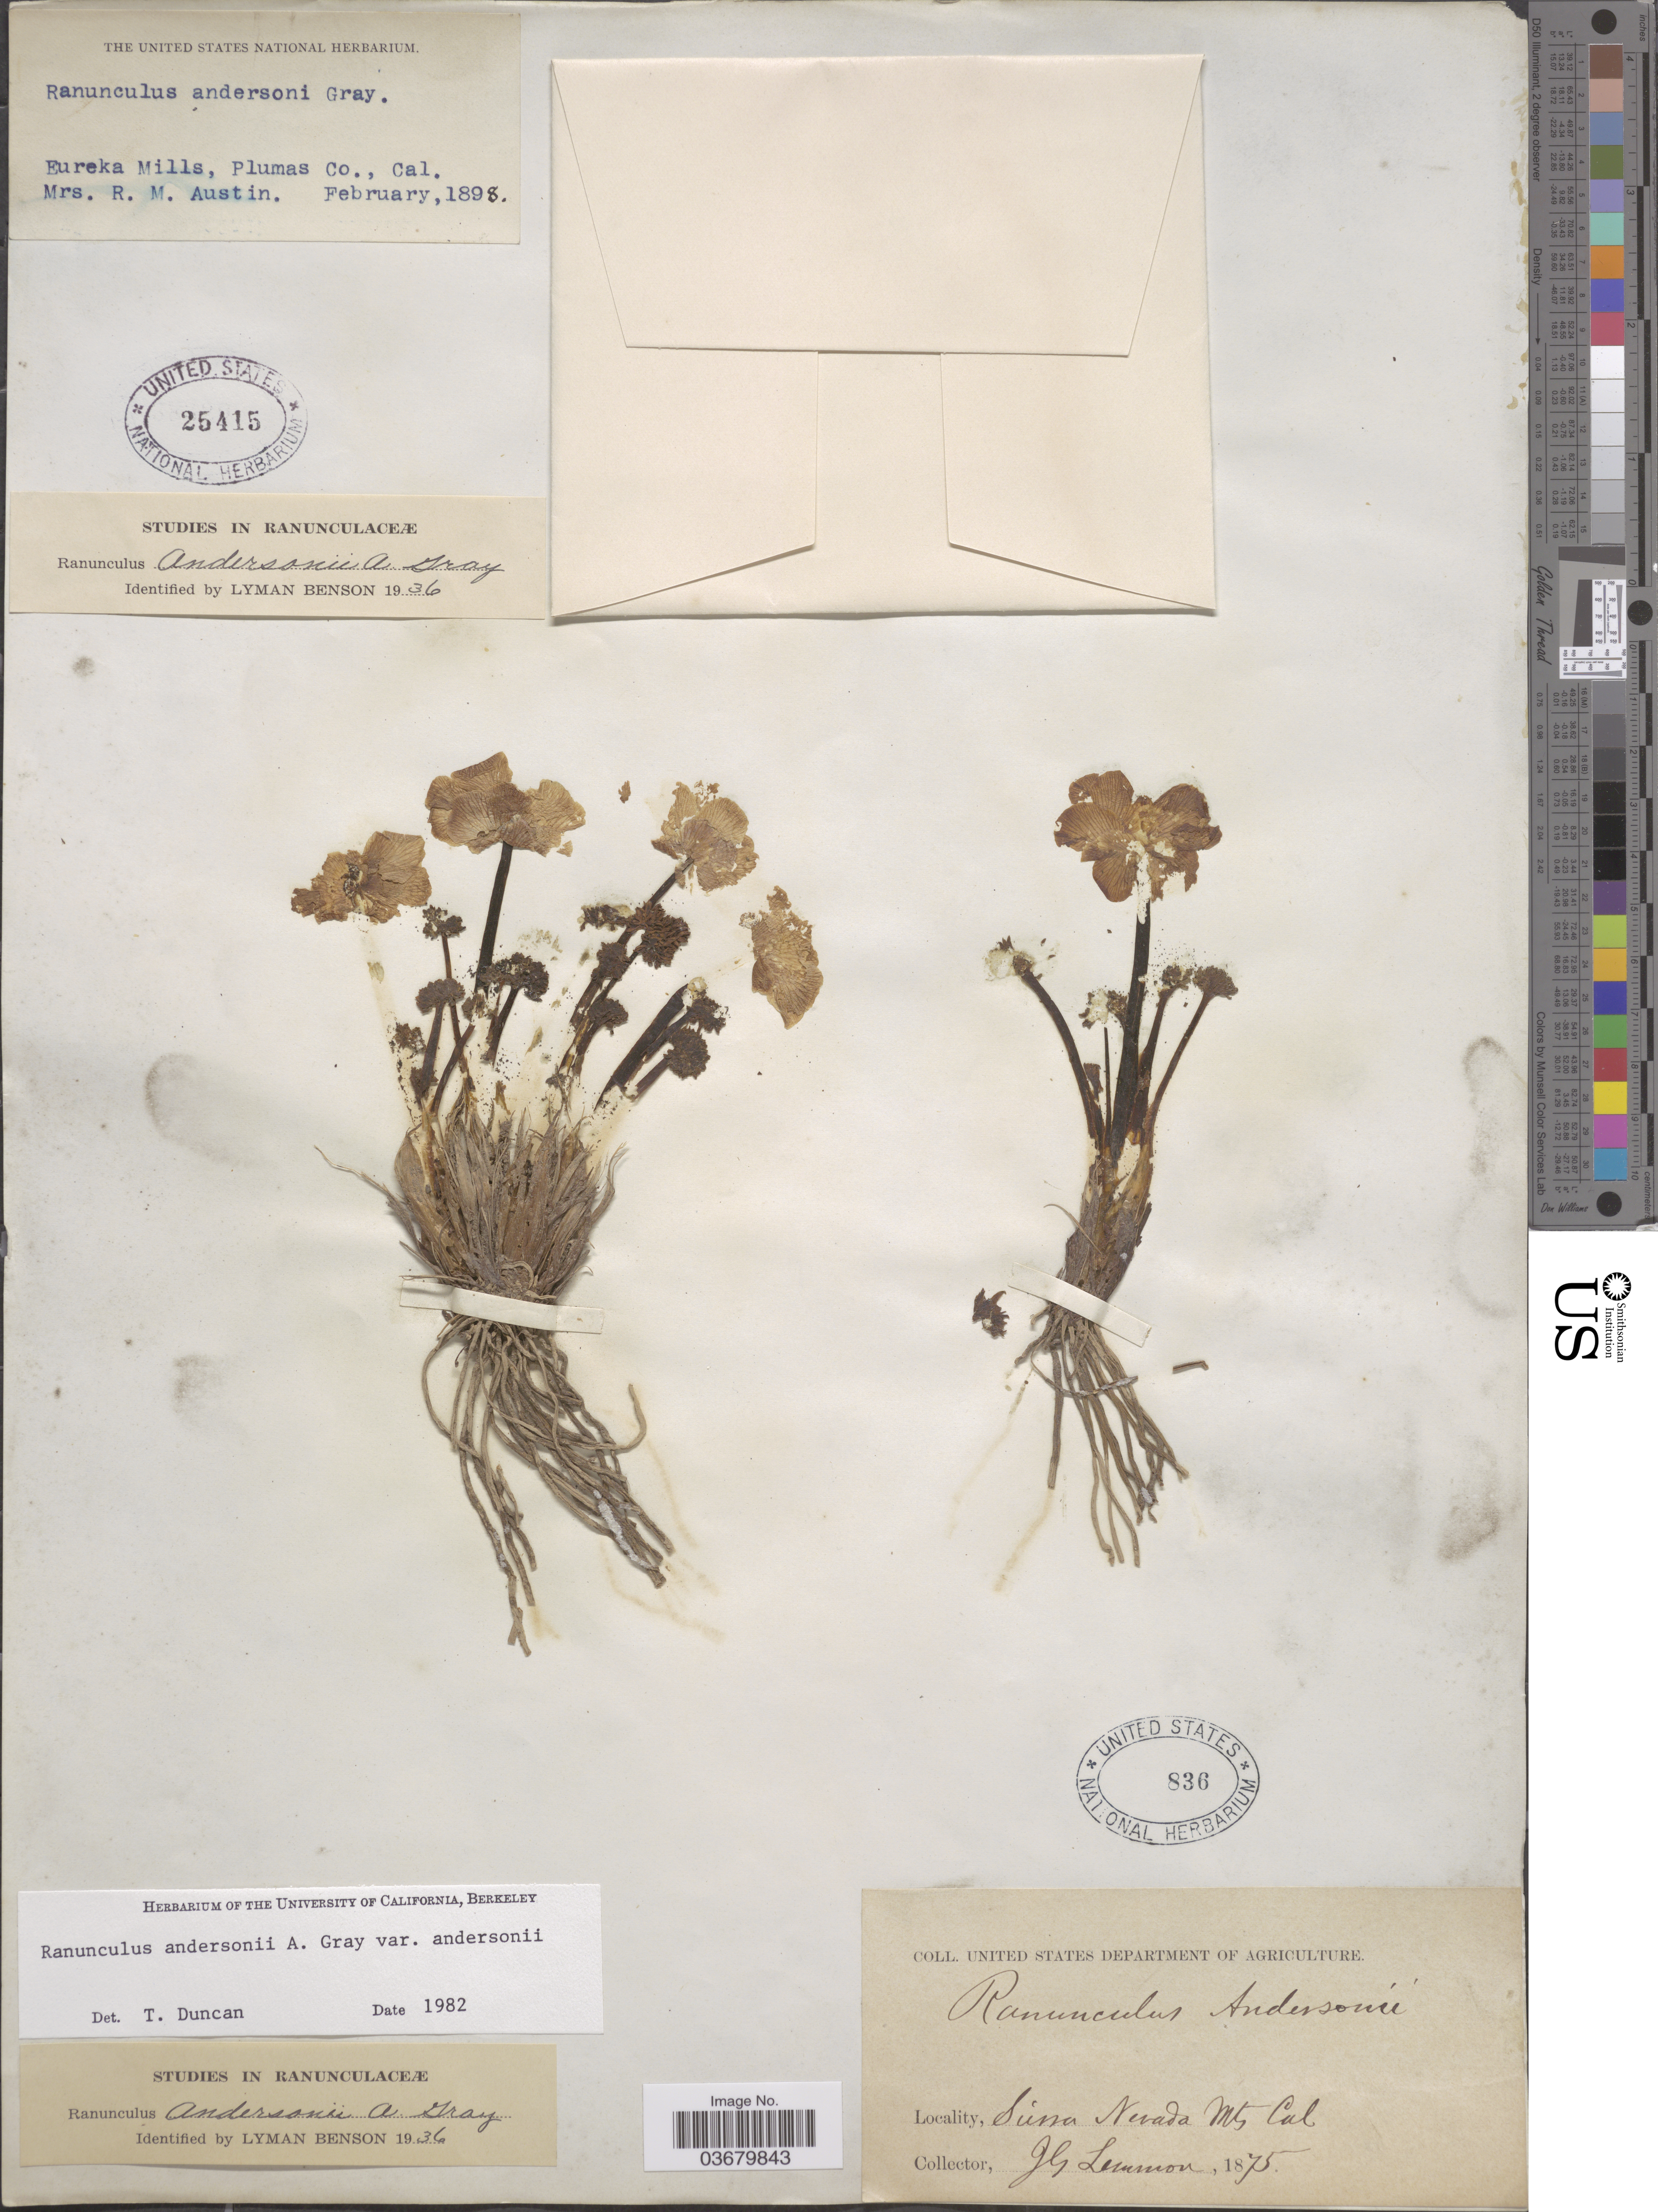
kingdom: Plantae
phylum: Tracheophyta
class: Magnoliopsida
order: Ranunculales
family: Ranunculaceae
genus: Ranunculus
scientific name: Ranunculus andersonii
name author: A. Gray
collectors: R. Austin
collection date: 1898-02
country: United States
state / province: California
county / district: Plumas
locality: Eureka Mills, Plumas Co.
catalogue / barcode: US 25415-2